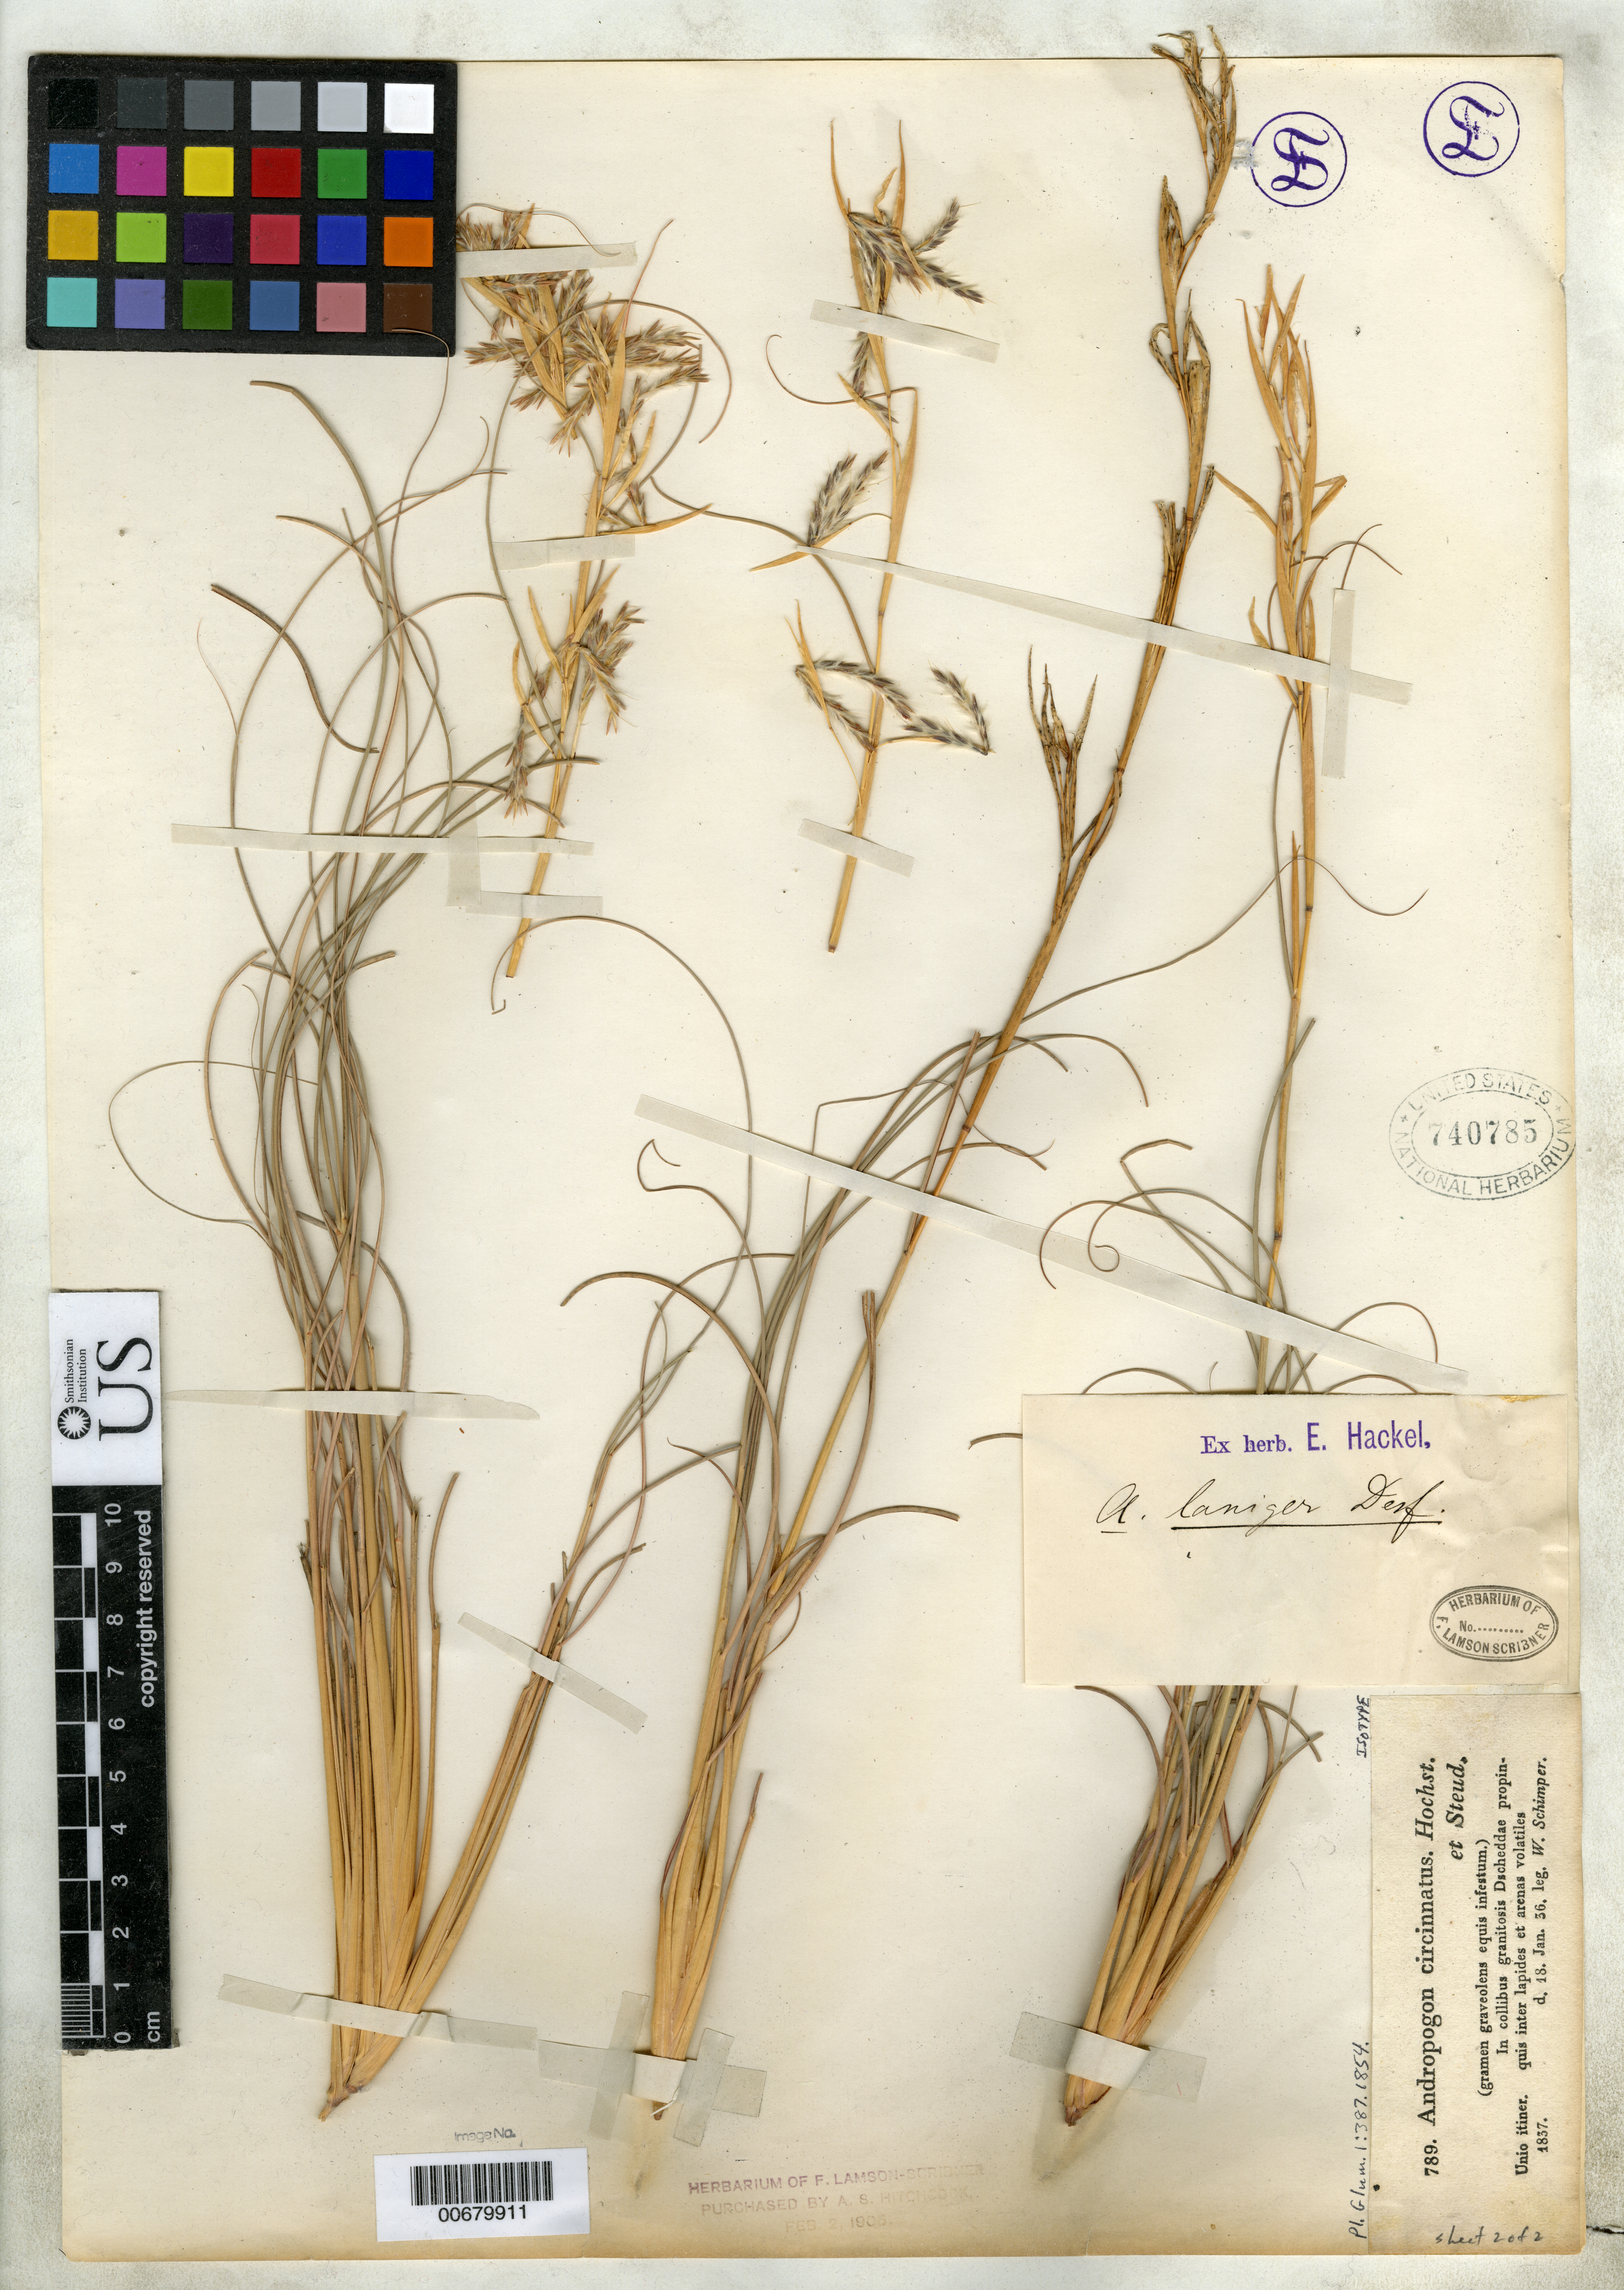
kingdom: Plantae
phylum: Tracheophyta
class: Liliopsida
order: Poales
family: Poaceae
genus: Andropogon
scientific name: Andropogon circinnatus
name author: Hochst. ex Steud.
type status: Isotype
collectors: G. W. Schimper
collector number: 789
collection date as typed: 18 Jan 1836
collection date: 1836-01-18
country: Saudi Arabia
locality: In collibus granitosis Dscheddae propinquis inter lapides et arenas volatiles.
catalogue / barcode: US 740785